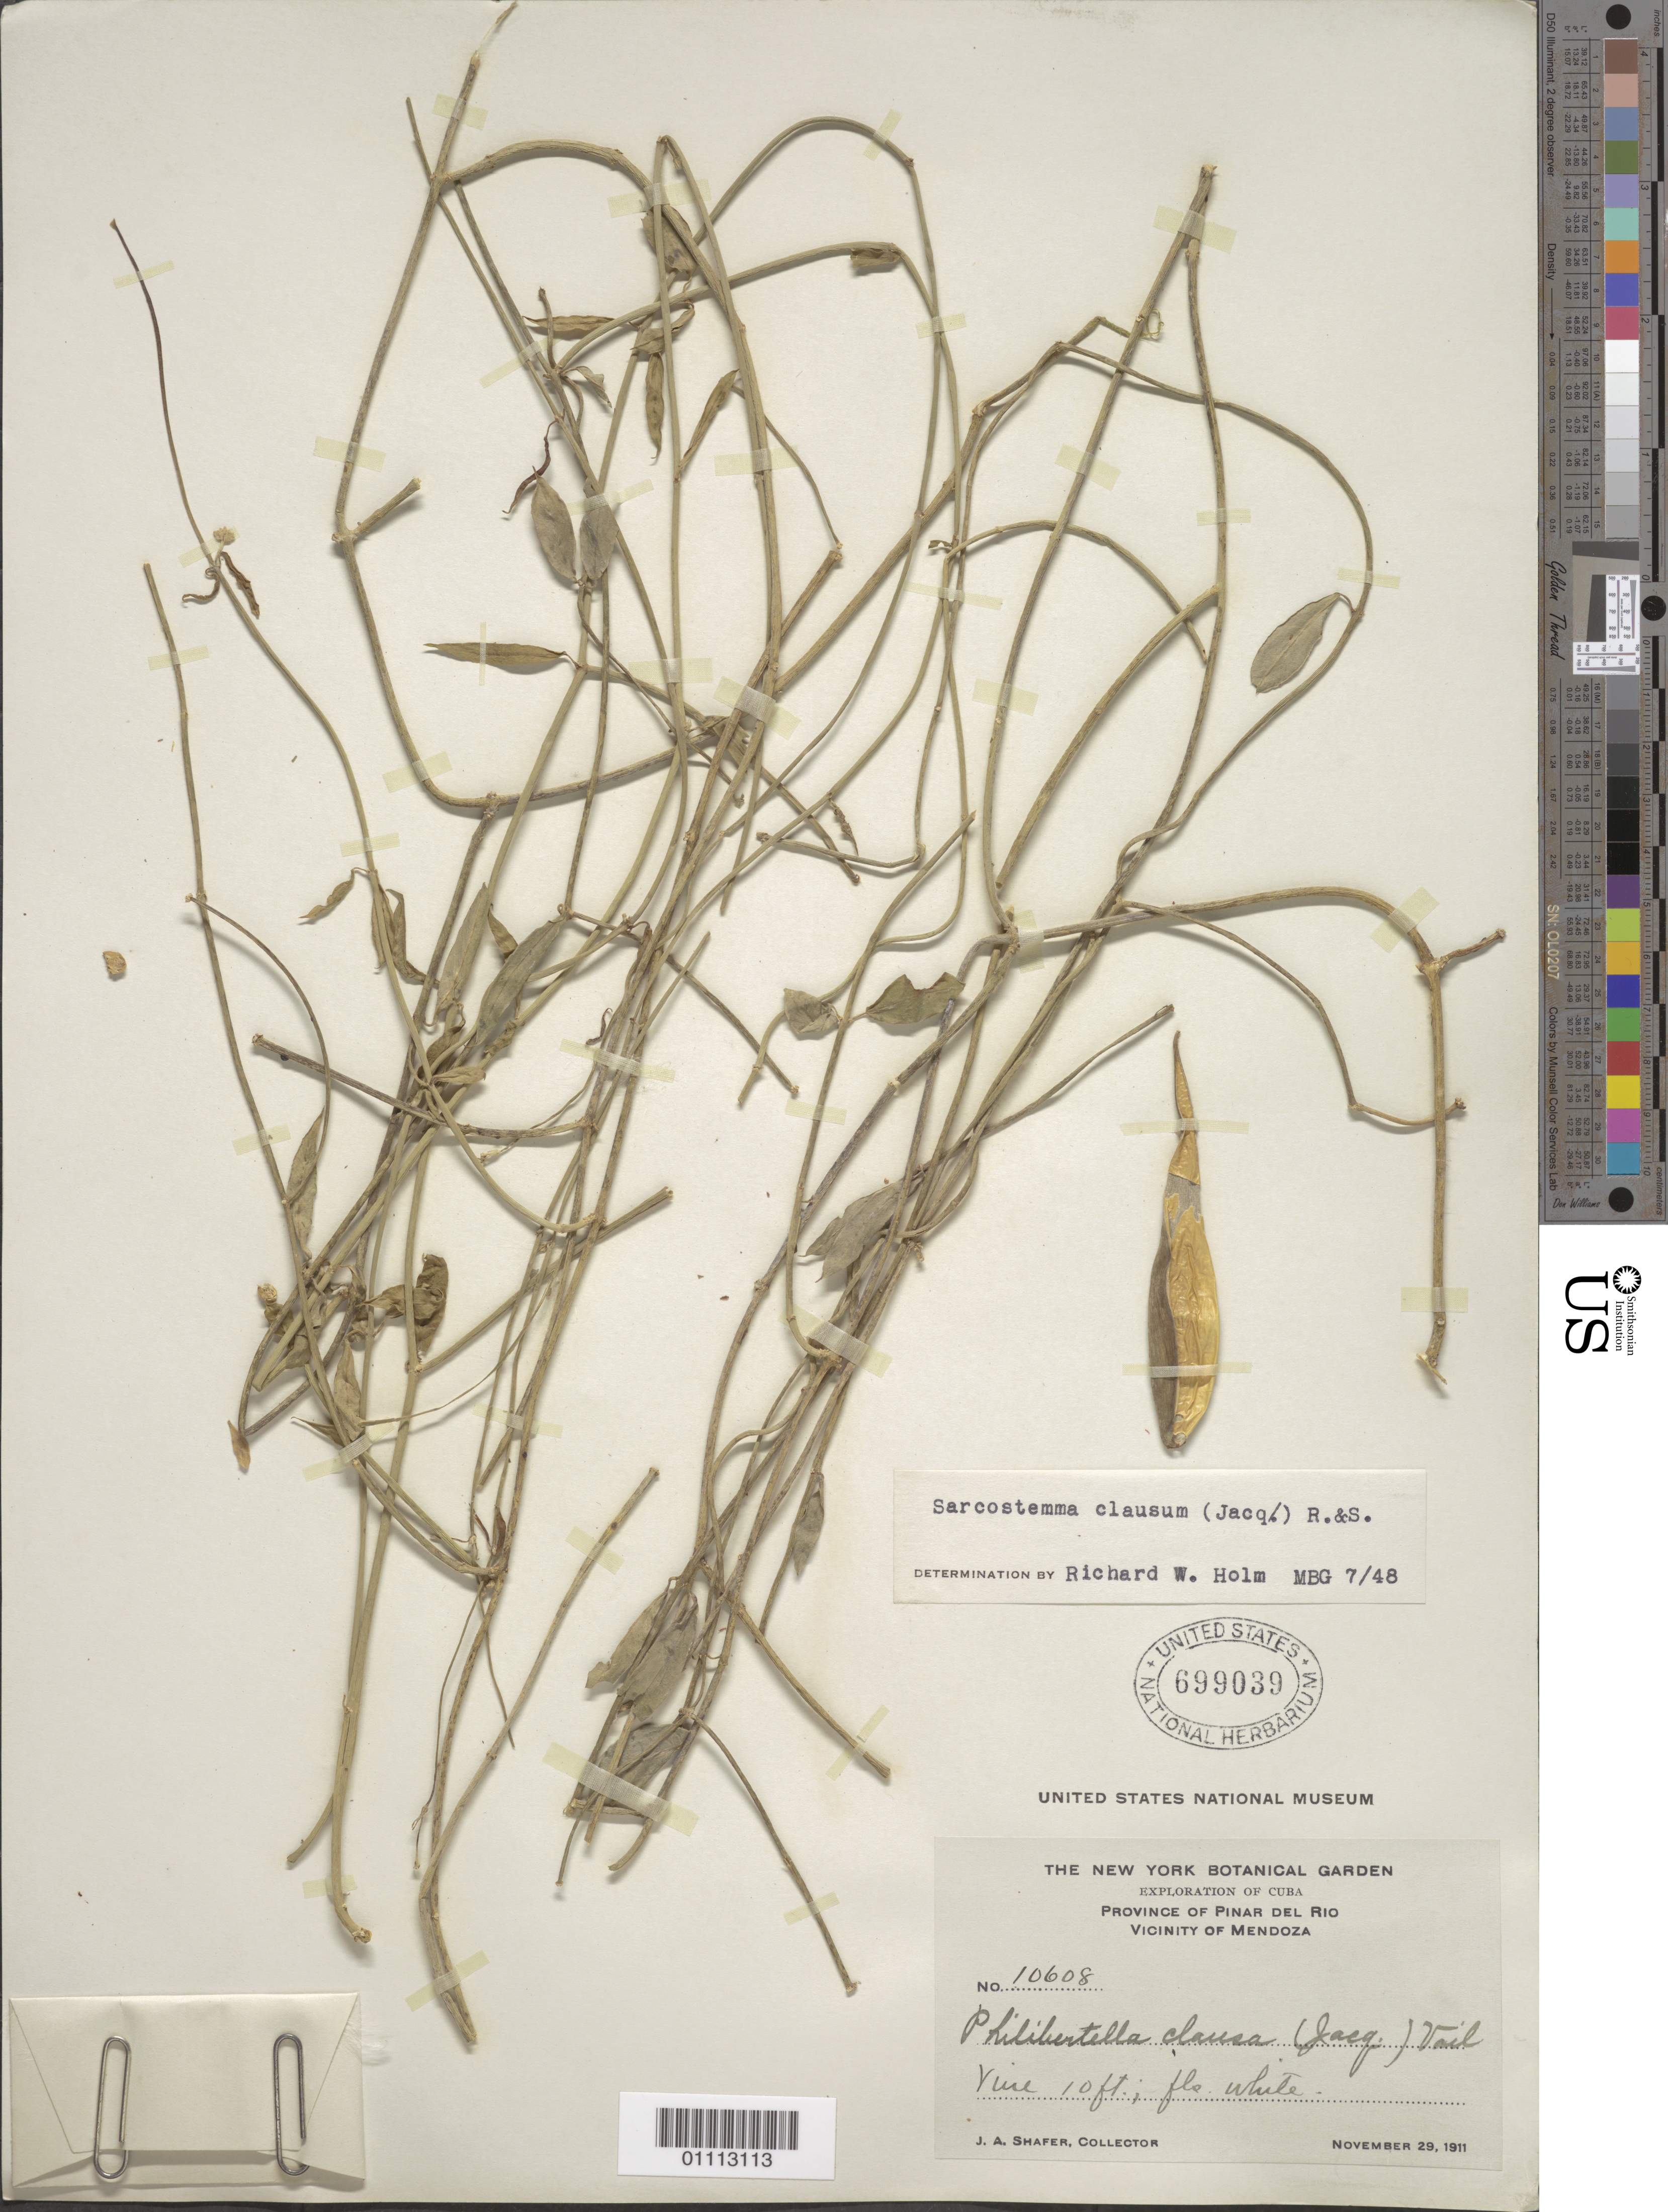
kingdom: Plantae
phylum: Tracheophyta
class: Magnoliopsida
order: Gentianales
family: Apocynaceae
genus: Sarcostemma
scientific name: Sarcostemma clausum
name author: (Jacq.) Schult.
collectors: J. A. Shafer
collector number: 10608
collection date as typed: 29 Nov 1911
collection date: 1911-11-29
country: Cuba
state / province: Pinar del Rio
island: Cuba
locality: Vicinity of Mendoza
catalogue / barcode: US 699039